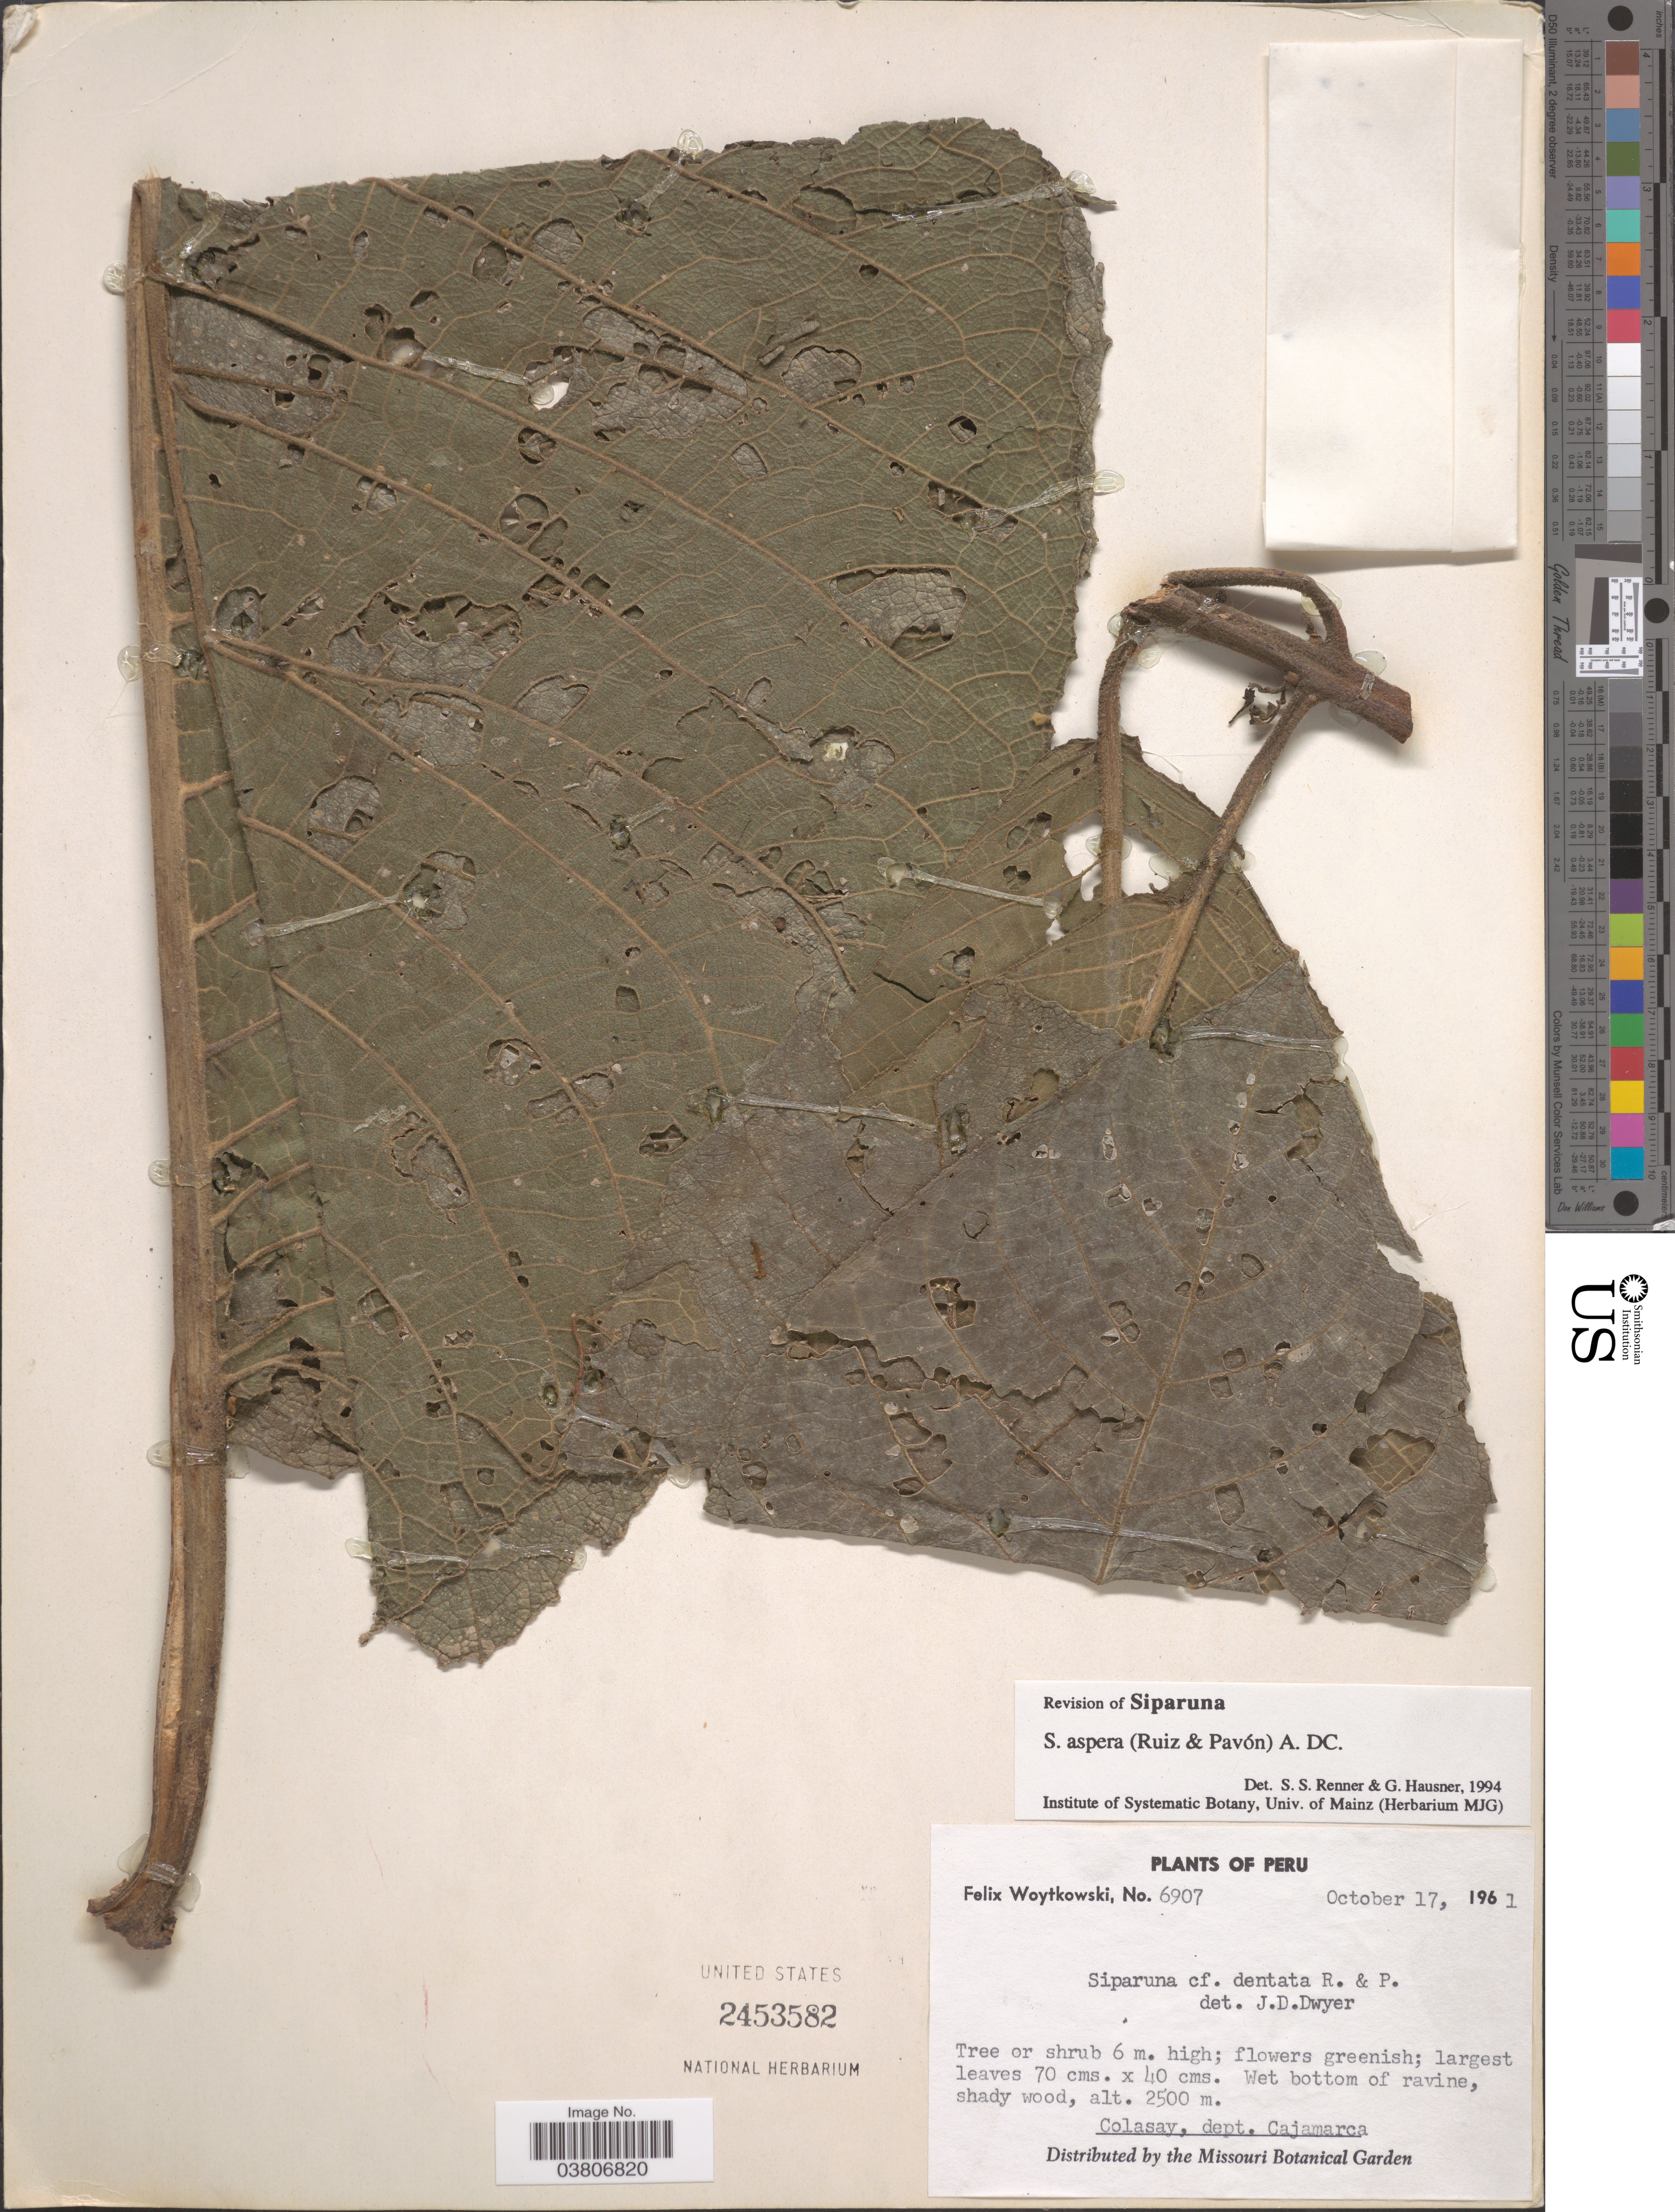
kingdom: Plantae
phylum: Tracheophyta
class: Magnoliopsida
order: Laurales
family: Siparunaceae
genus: Siparuna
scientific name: Siparuna aspera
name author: (Ruiz & Pav.) A. DC.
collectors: F. Woytkowski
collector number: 6907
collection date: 1961-10-17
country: Peru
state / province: Cajamarca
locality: Colasay, dept. Cajamarca.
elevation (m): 2500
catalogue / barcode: US 2453582